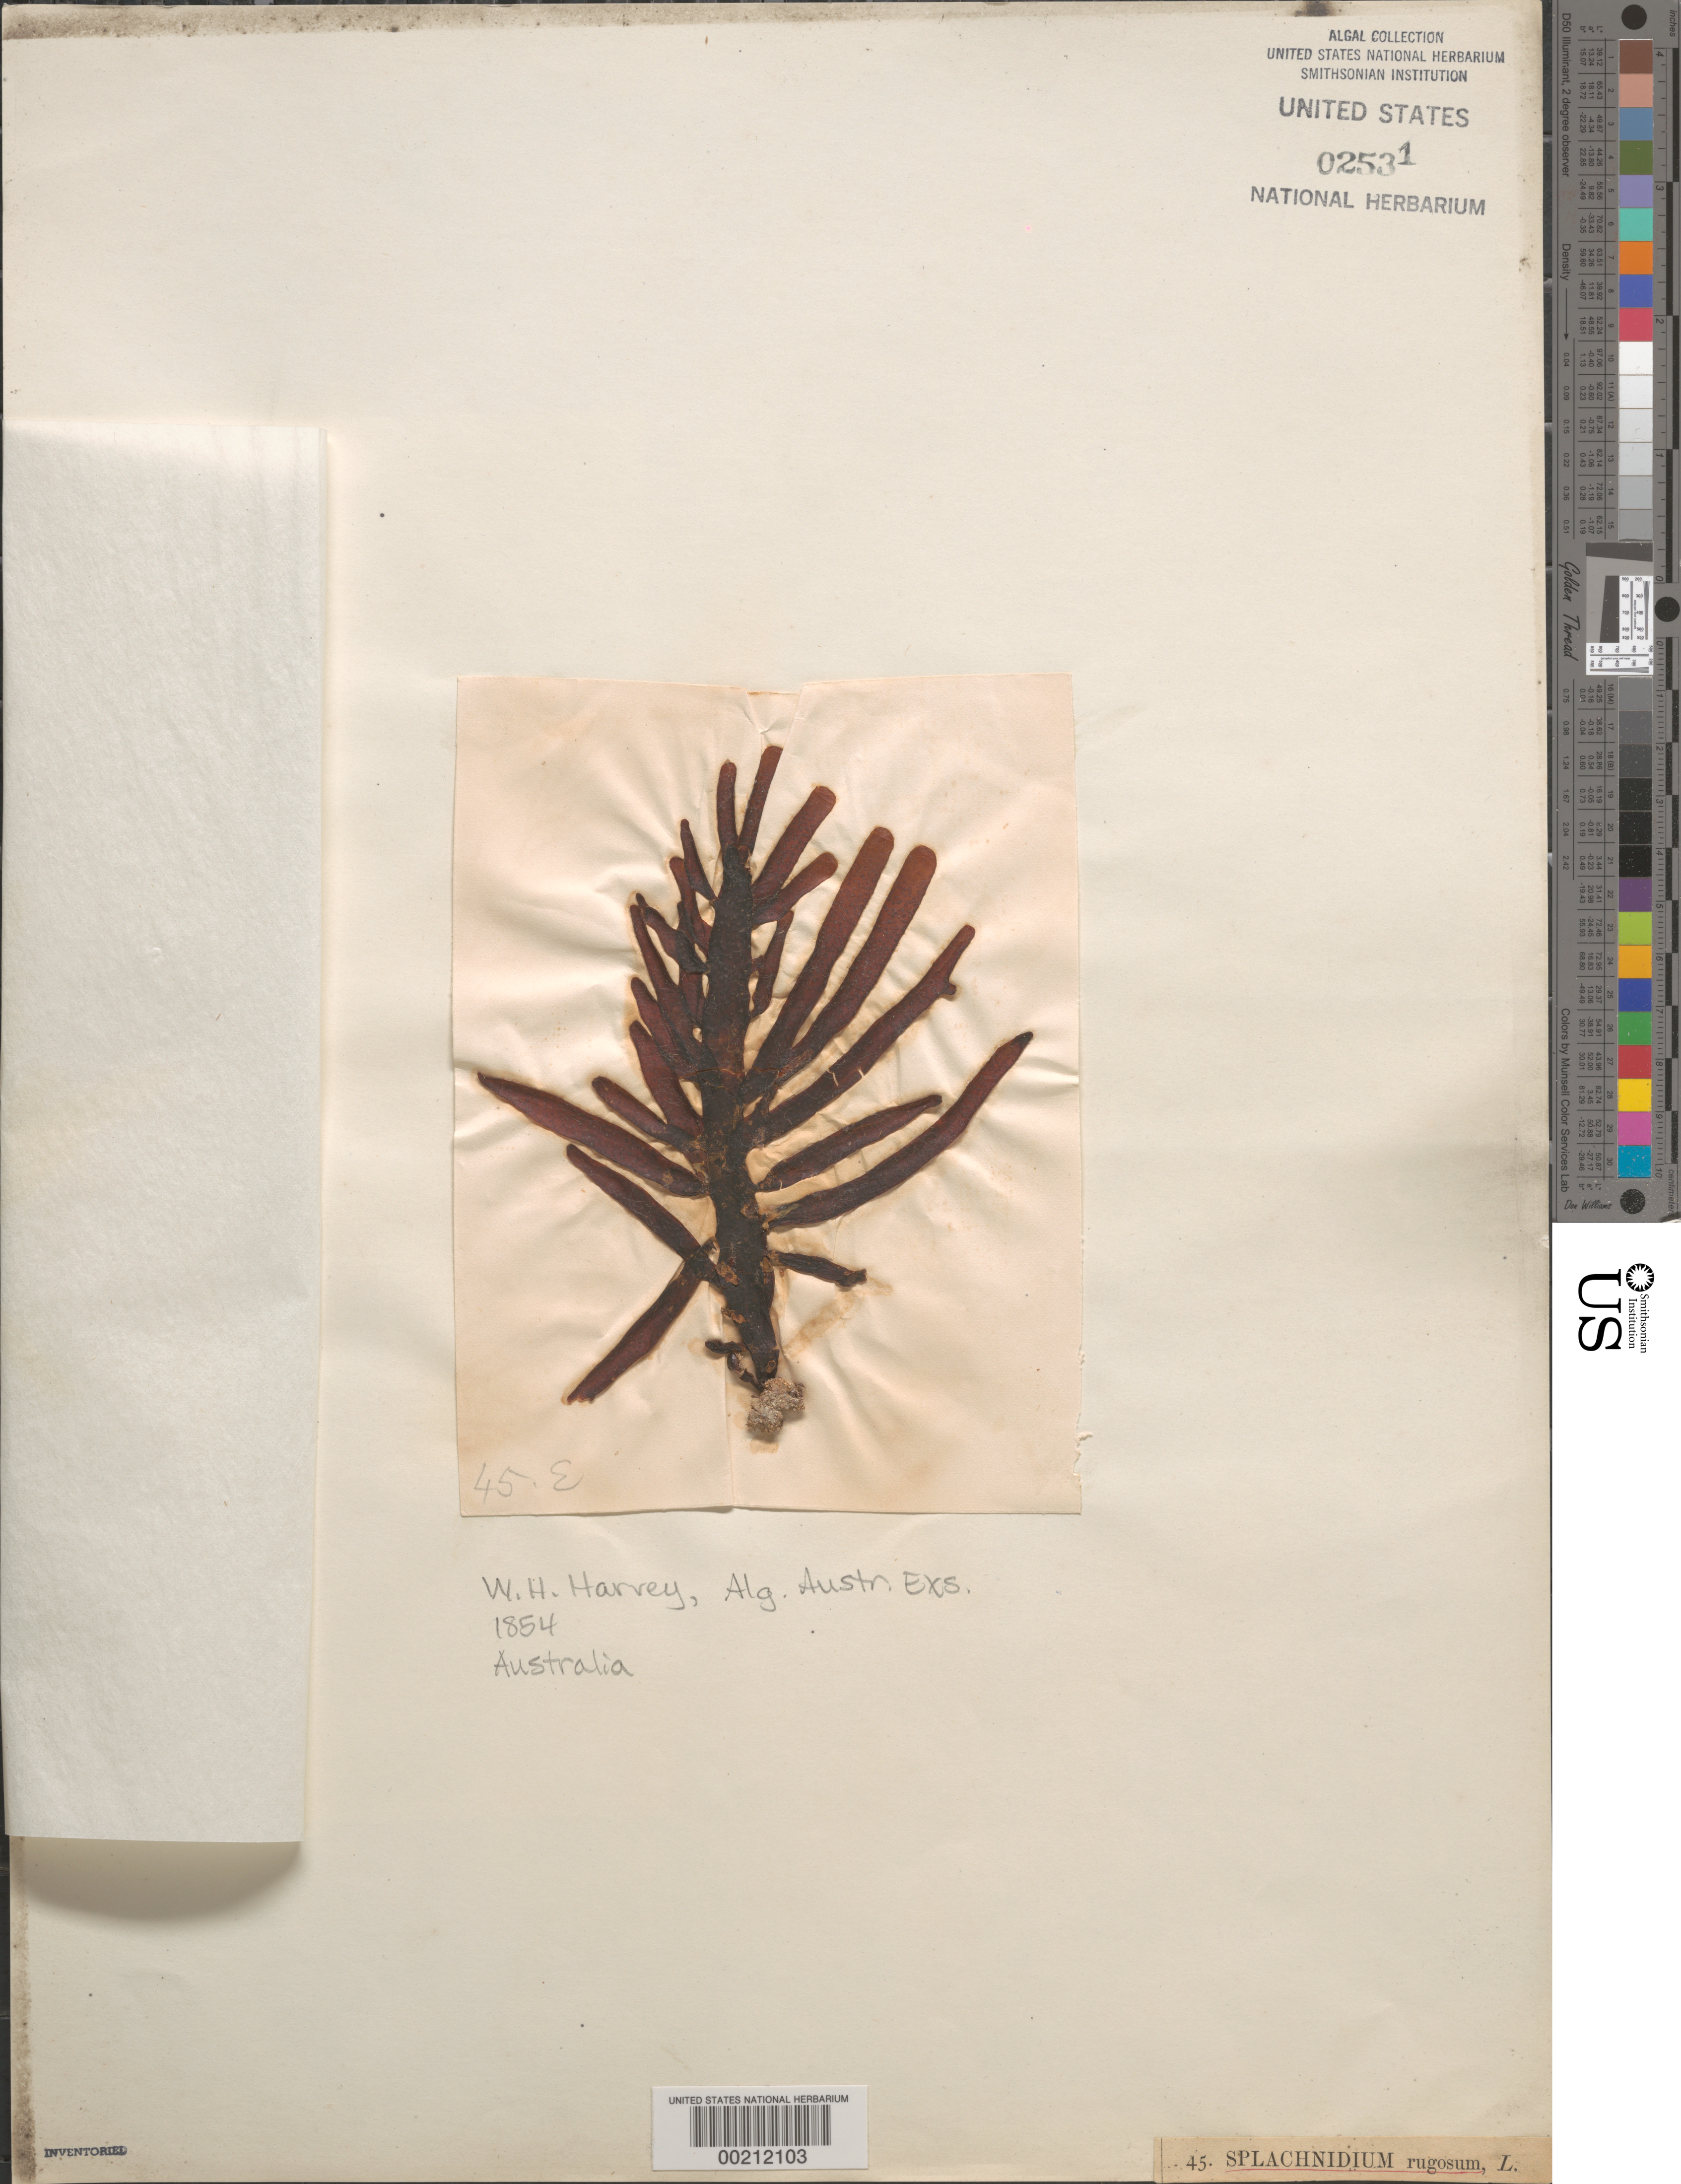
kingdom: Chromista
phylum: Ochrophyta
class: Phaeophyceae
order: Scytothamnales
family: Splachnidiaceae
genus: Splachnidium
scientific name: Splachnidium rugosum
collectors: W. Harvey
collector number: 45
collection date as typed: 1854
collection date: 1854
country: Australia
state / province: Western Australia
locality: Princess Royal Harbor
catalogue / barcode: US 2531